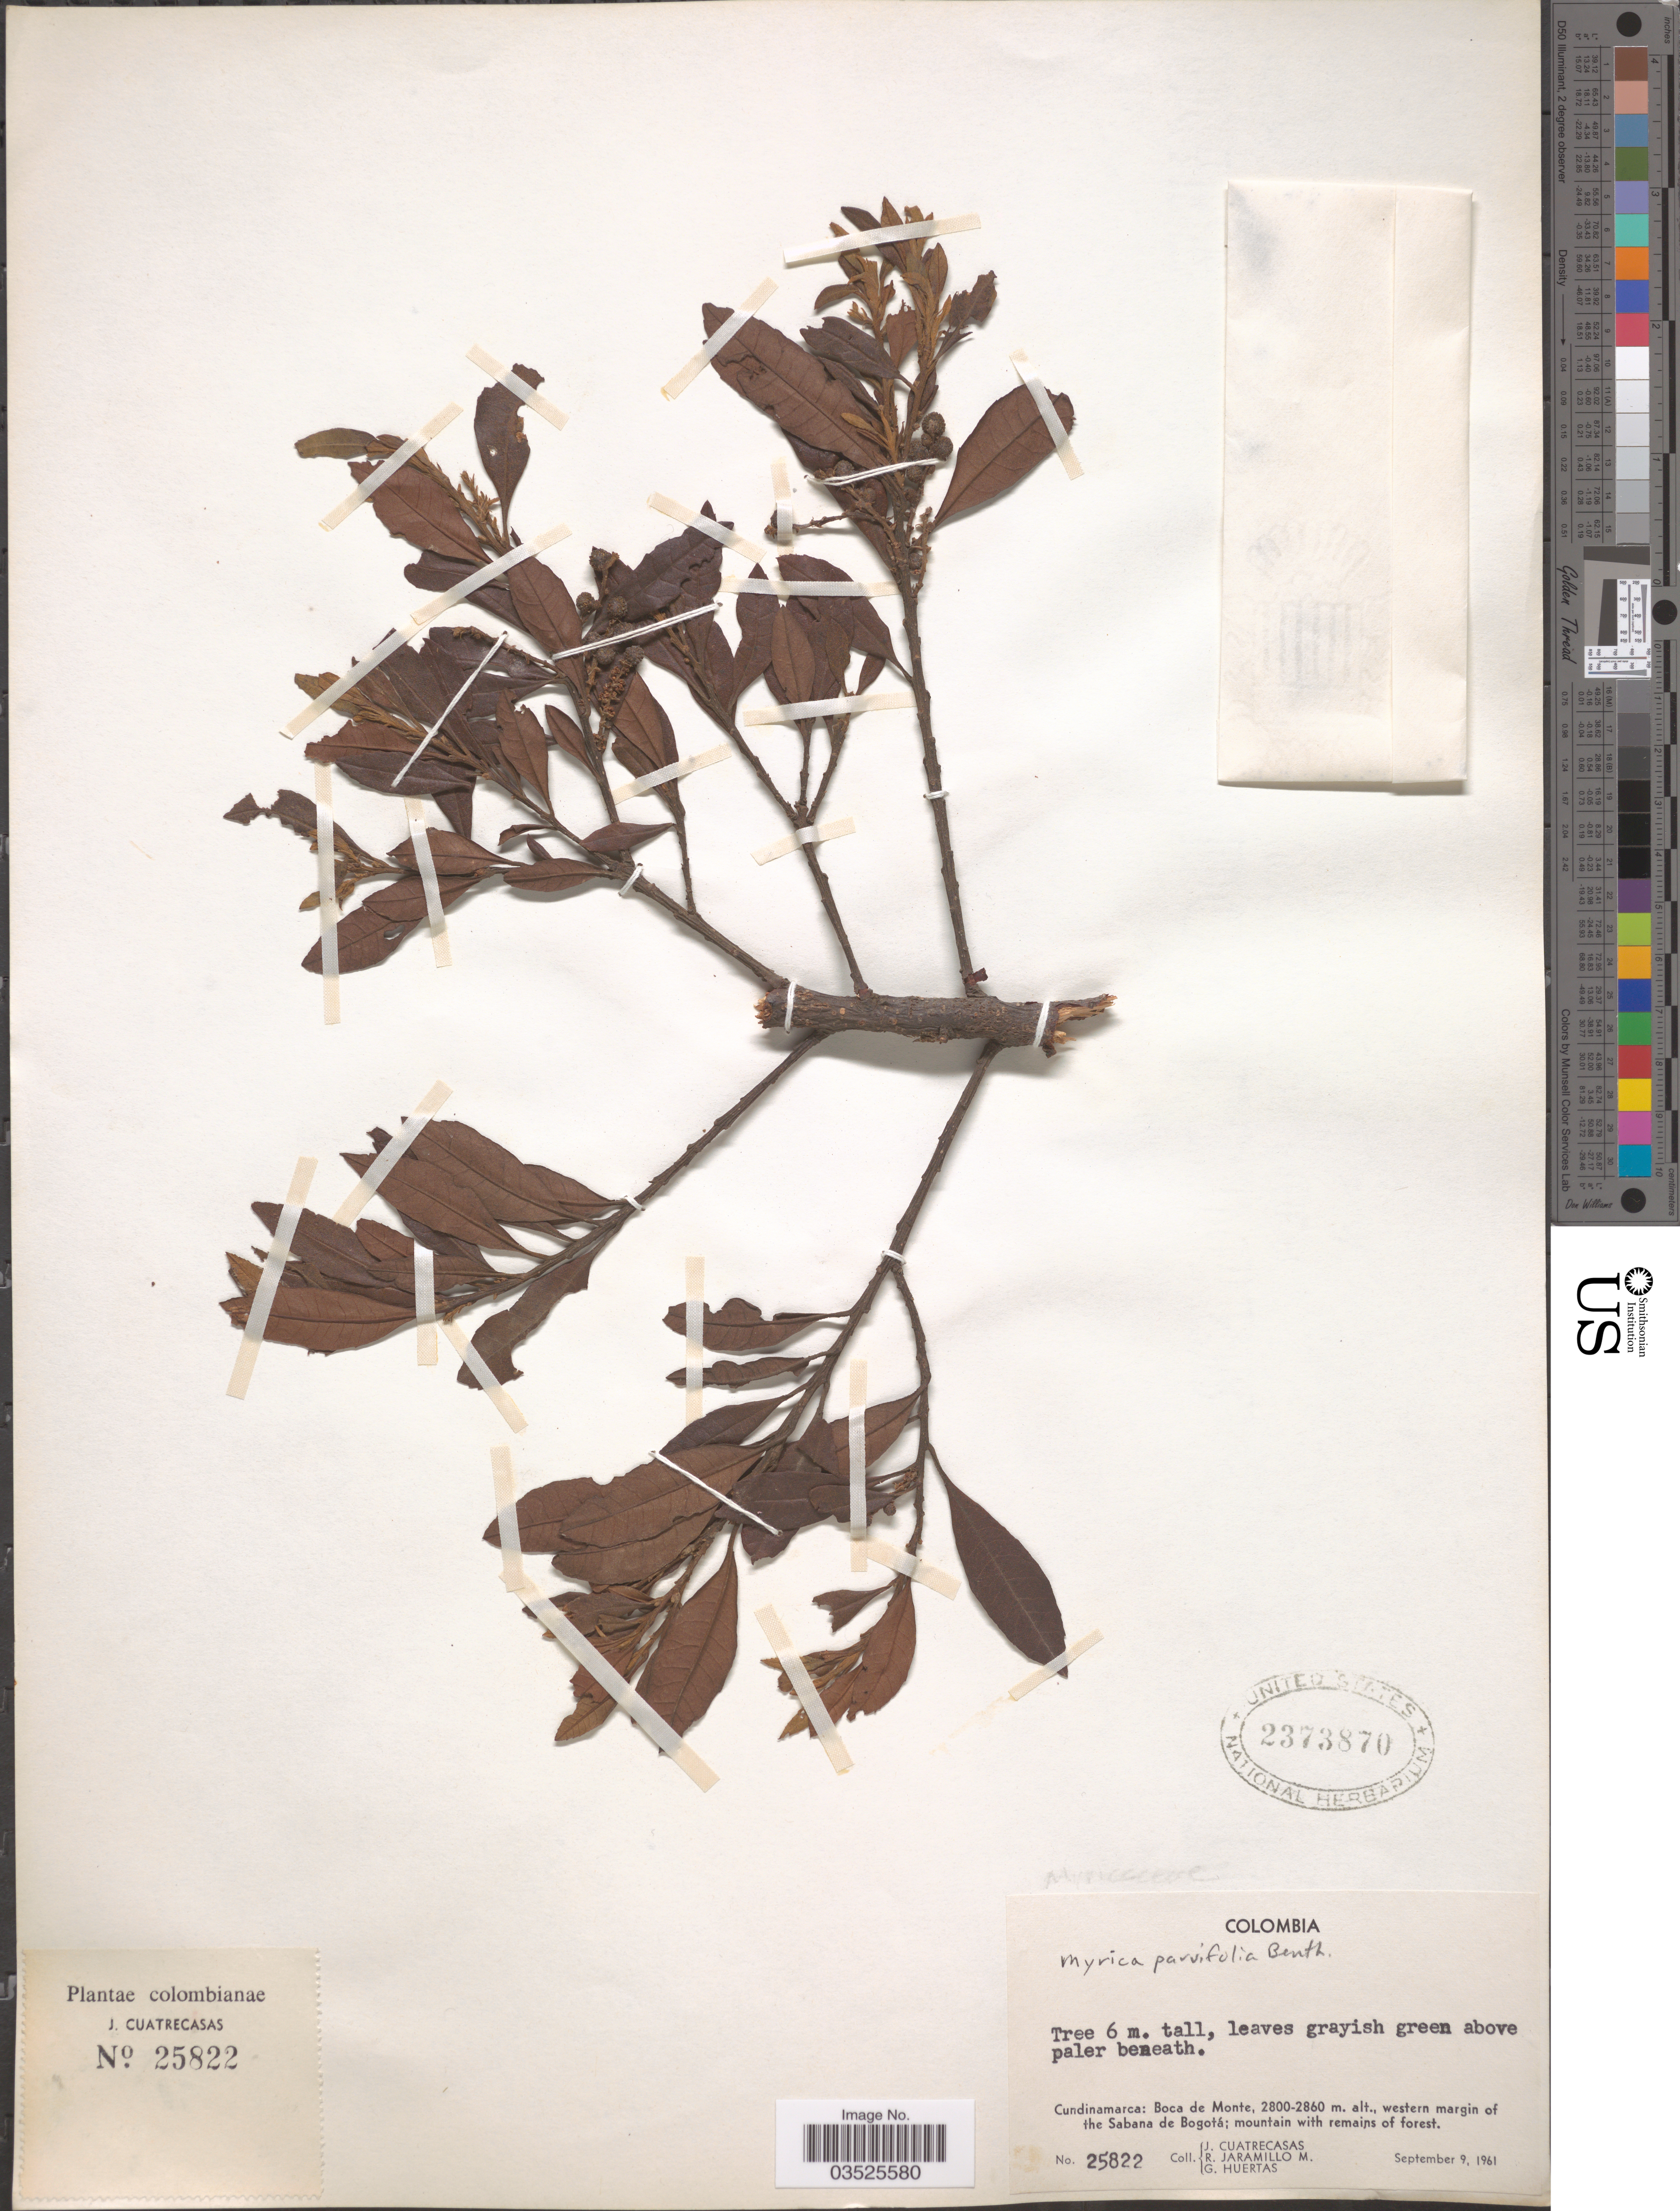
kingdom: Plantae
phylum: Tracheophyta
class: Magnoliopsida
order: Fagales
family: Myricaceae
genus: Morella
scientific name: Morella parvifolia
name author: (Benth.) Parra-Os.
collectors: J. Cuatrecasas, R. Jaramillo M. & G. Huertas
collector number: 25822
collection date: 1961-09-09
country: Colombia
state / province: Cundinamarca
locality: Boca de Monte, western magic of the Sabana de Bogotá; mountain with remains of forest.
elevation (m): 2800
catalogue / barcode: US 2373870